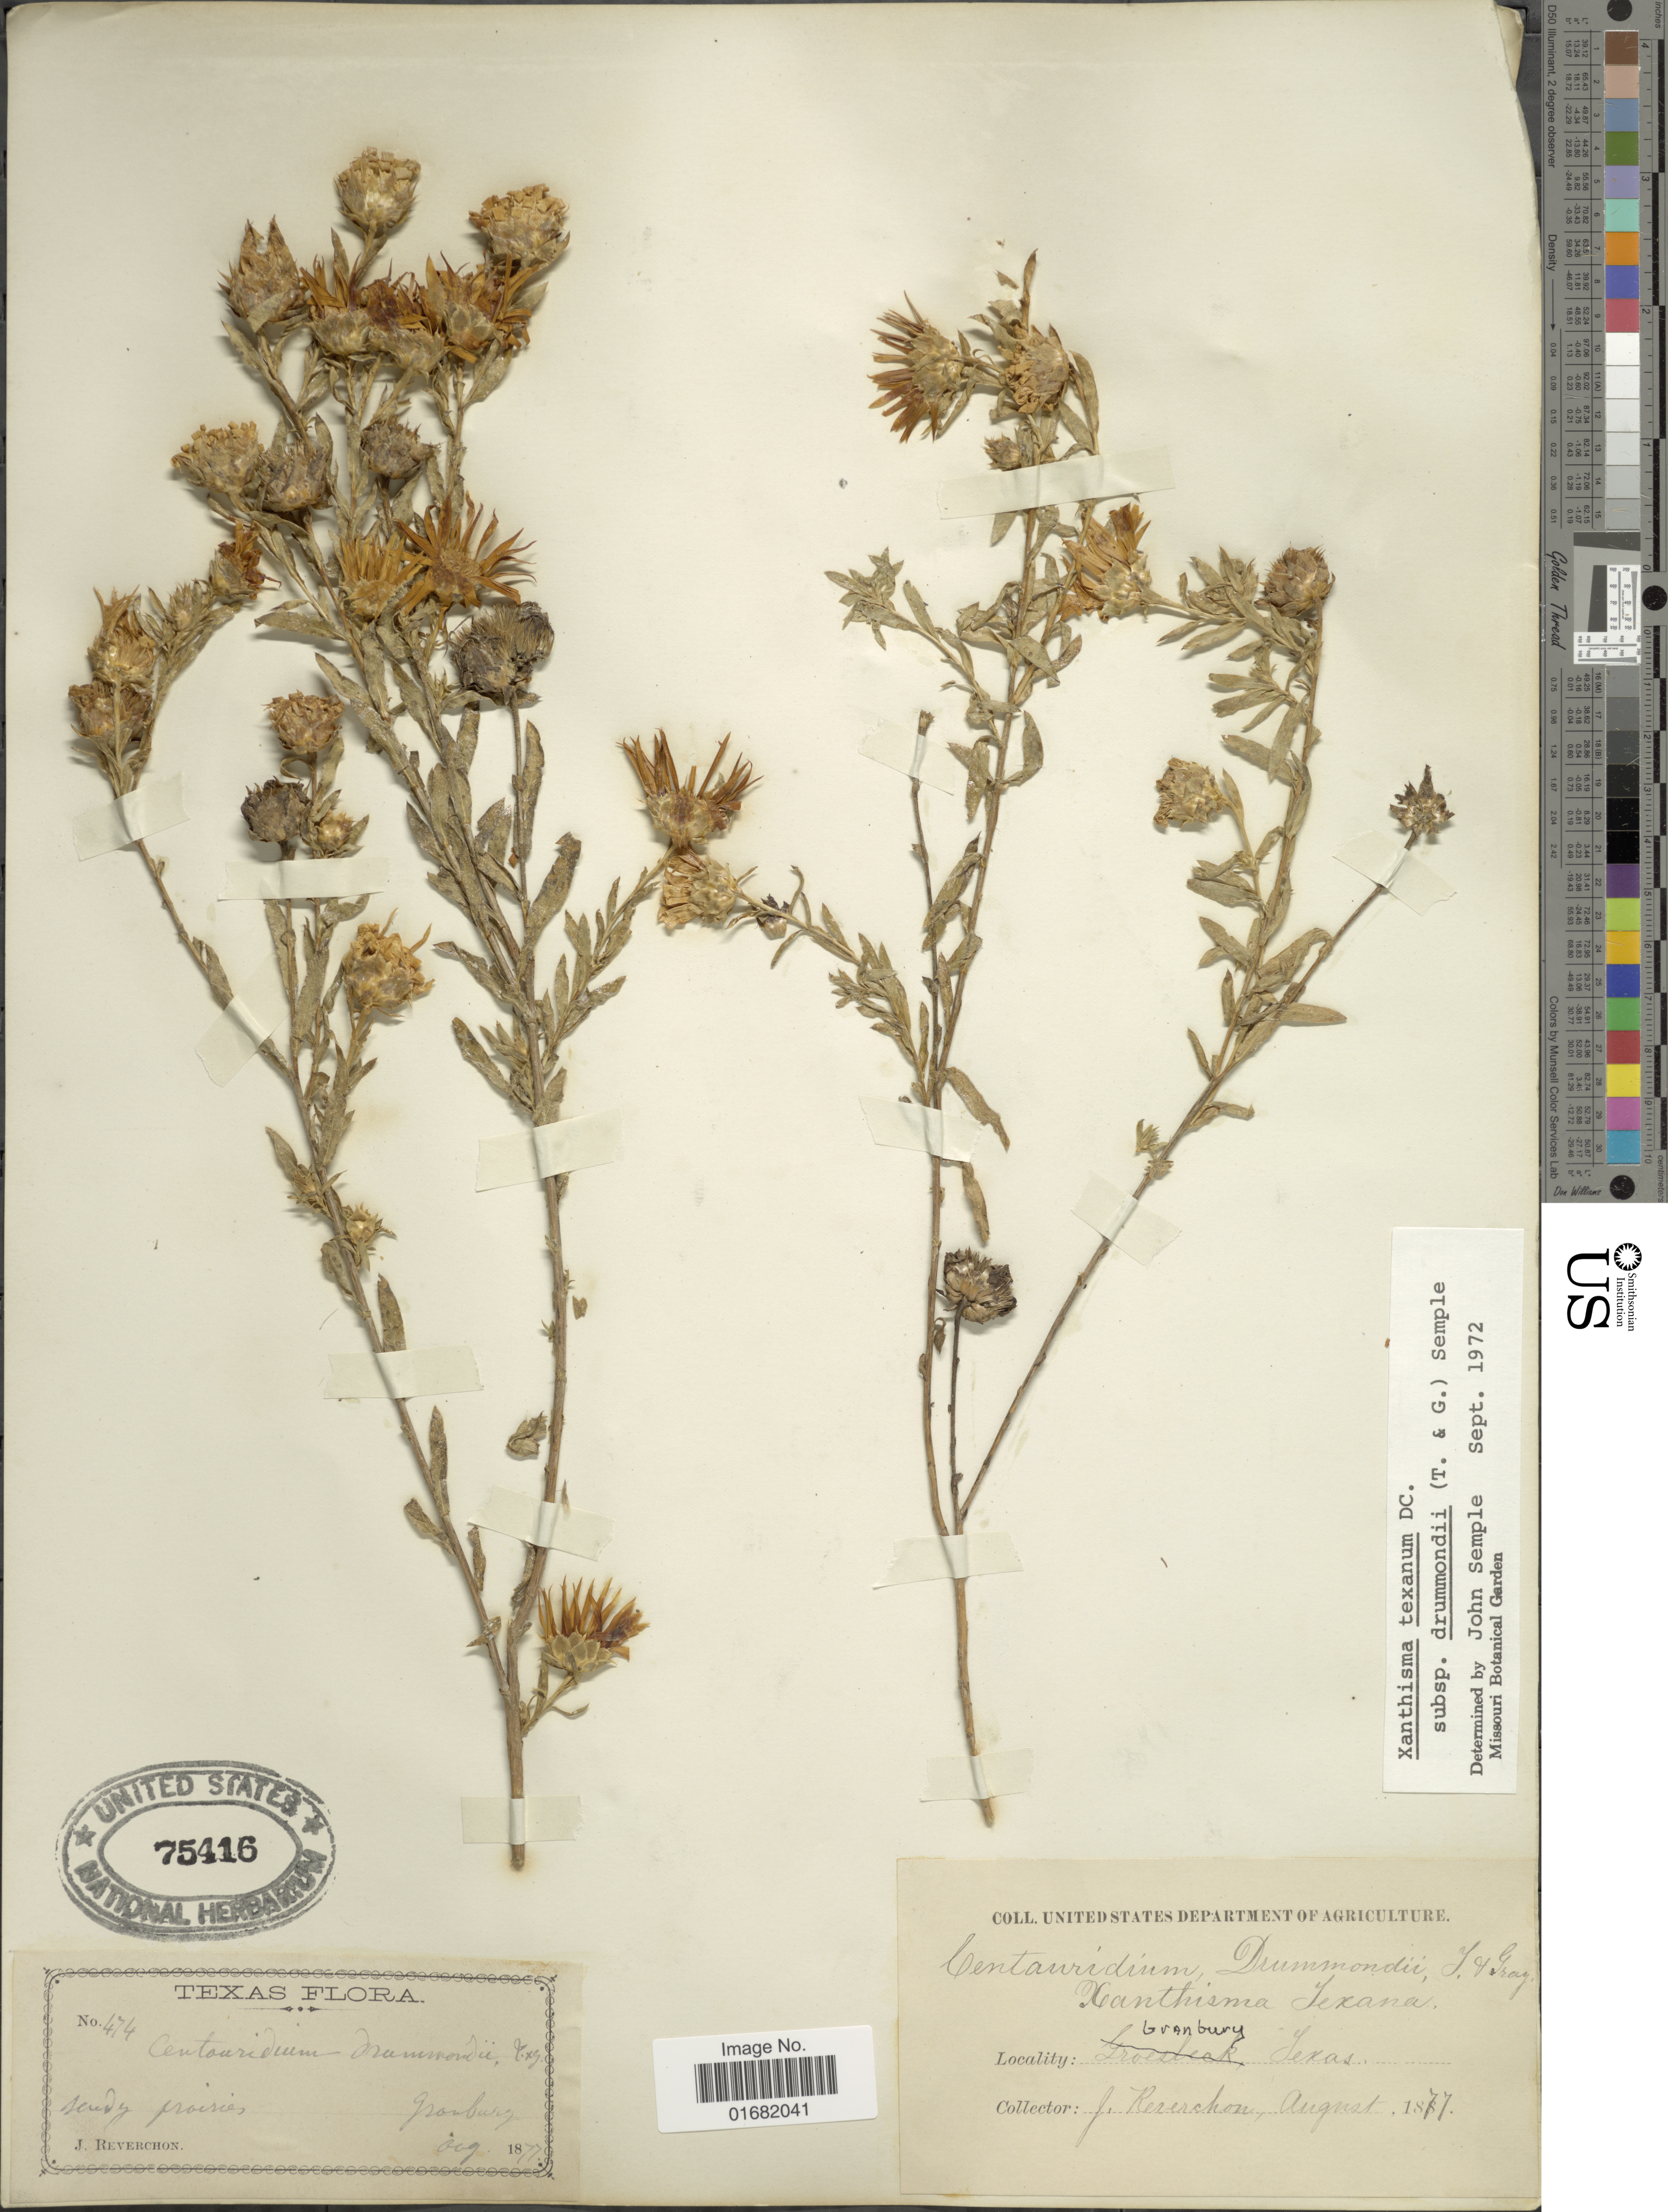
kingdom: Plantae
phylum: Tracheophyta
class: Magnoliopsida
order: Asterales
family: Asteraceae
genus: Xanthisma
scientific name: Xanthisma texanum subsp. drummondii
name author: (Torr. & A. Gray) Semple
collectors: J. Reverchon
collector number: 474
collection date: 1877-08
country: United States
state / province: Texas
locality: Granbury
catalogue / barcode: US 75416